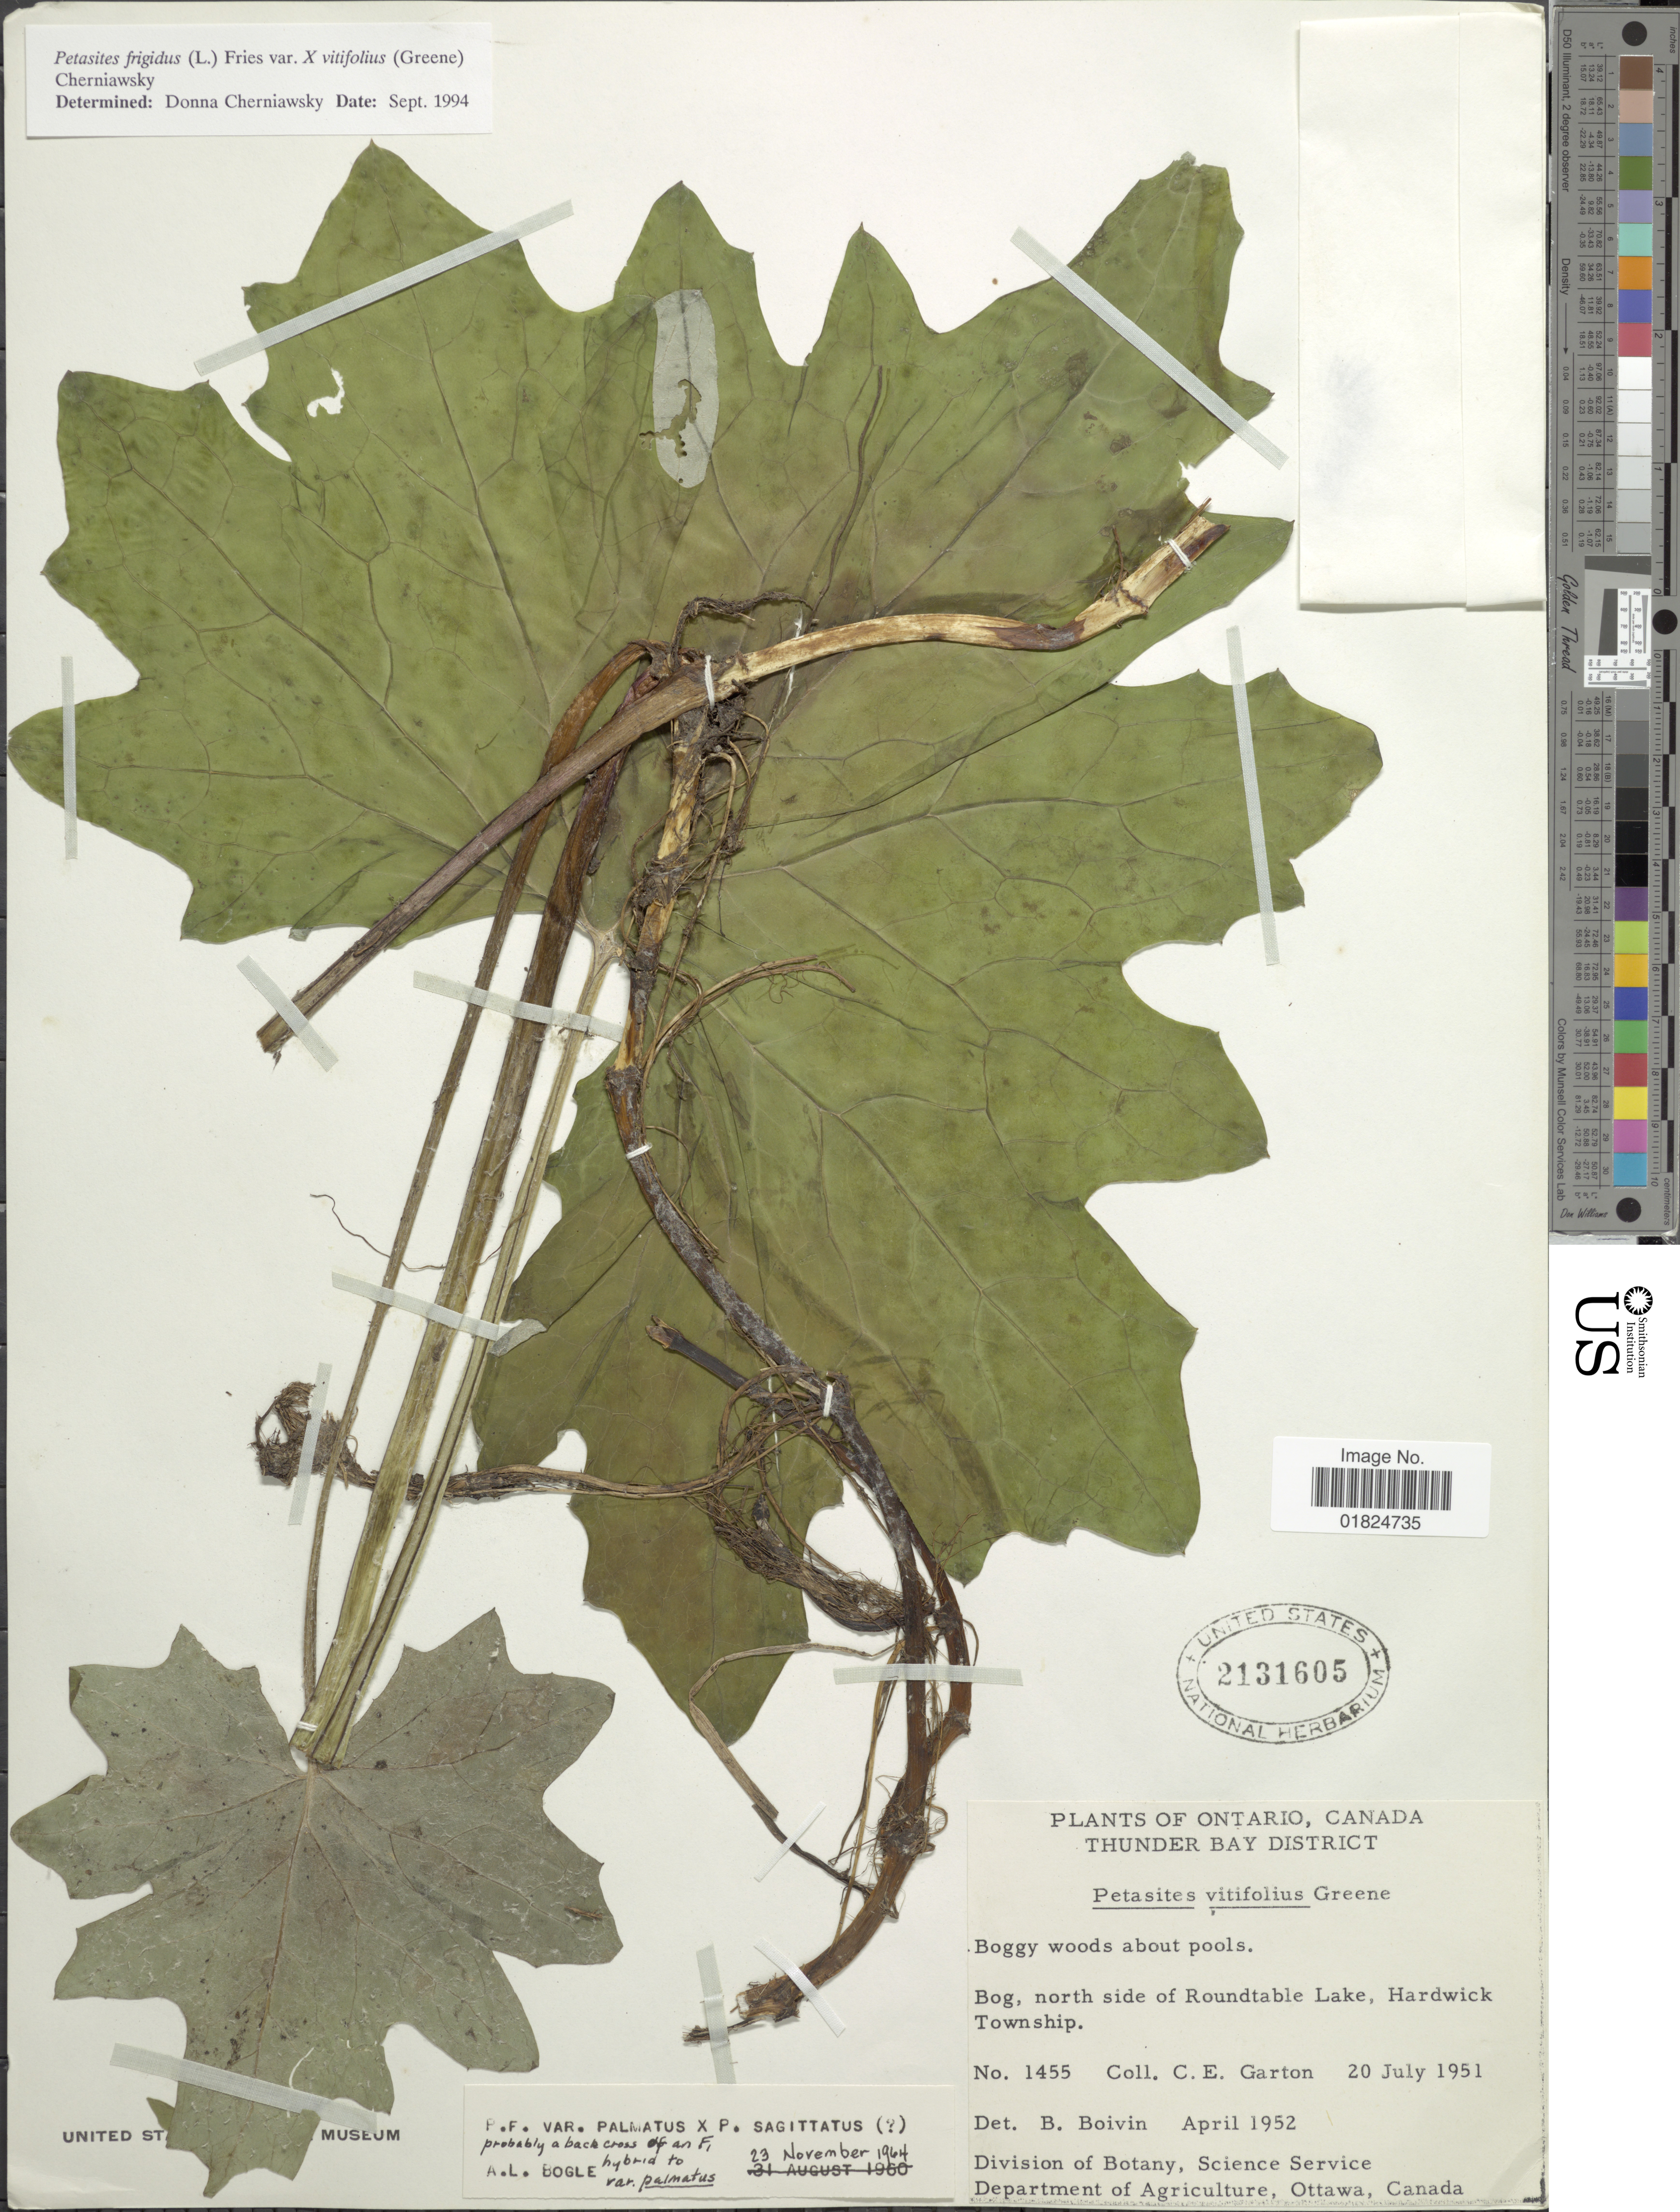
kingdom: Plantae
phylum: Tracheophyta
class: Magnoliopsida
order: Asterales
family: Asteraceae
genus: Petasites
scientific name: Petasites frigidus var. vitifolius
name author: (Greene) Cherniawsky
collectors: C. E. Garton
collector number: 1455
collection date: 1951-07-20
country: Canada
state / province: Ontario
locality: Ontario, Canada. Thunder Bay District. Bog, north side of Roundtable Lake, Hardwick Township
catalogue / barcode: US 2131605